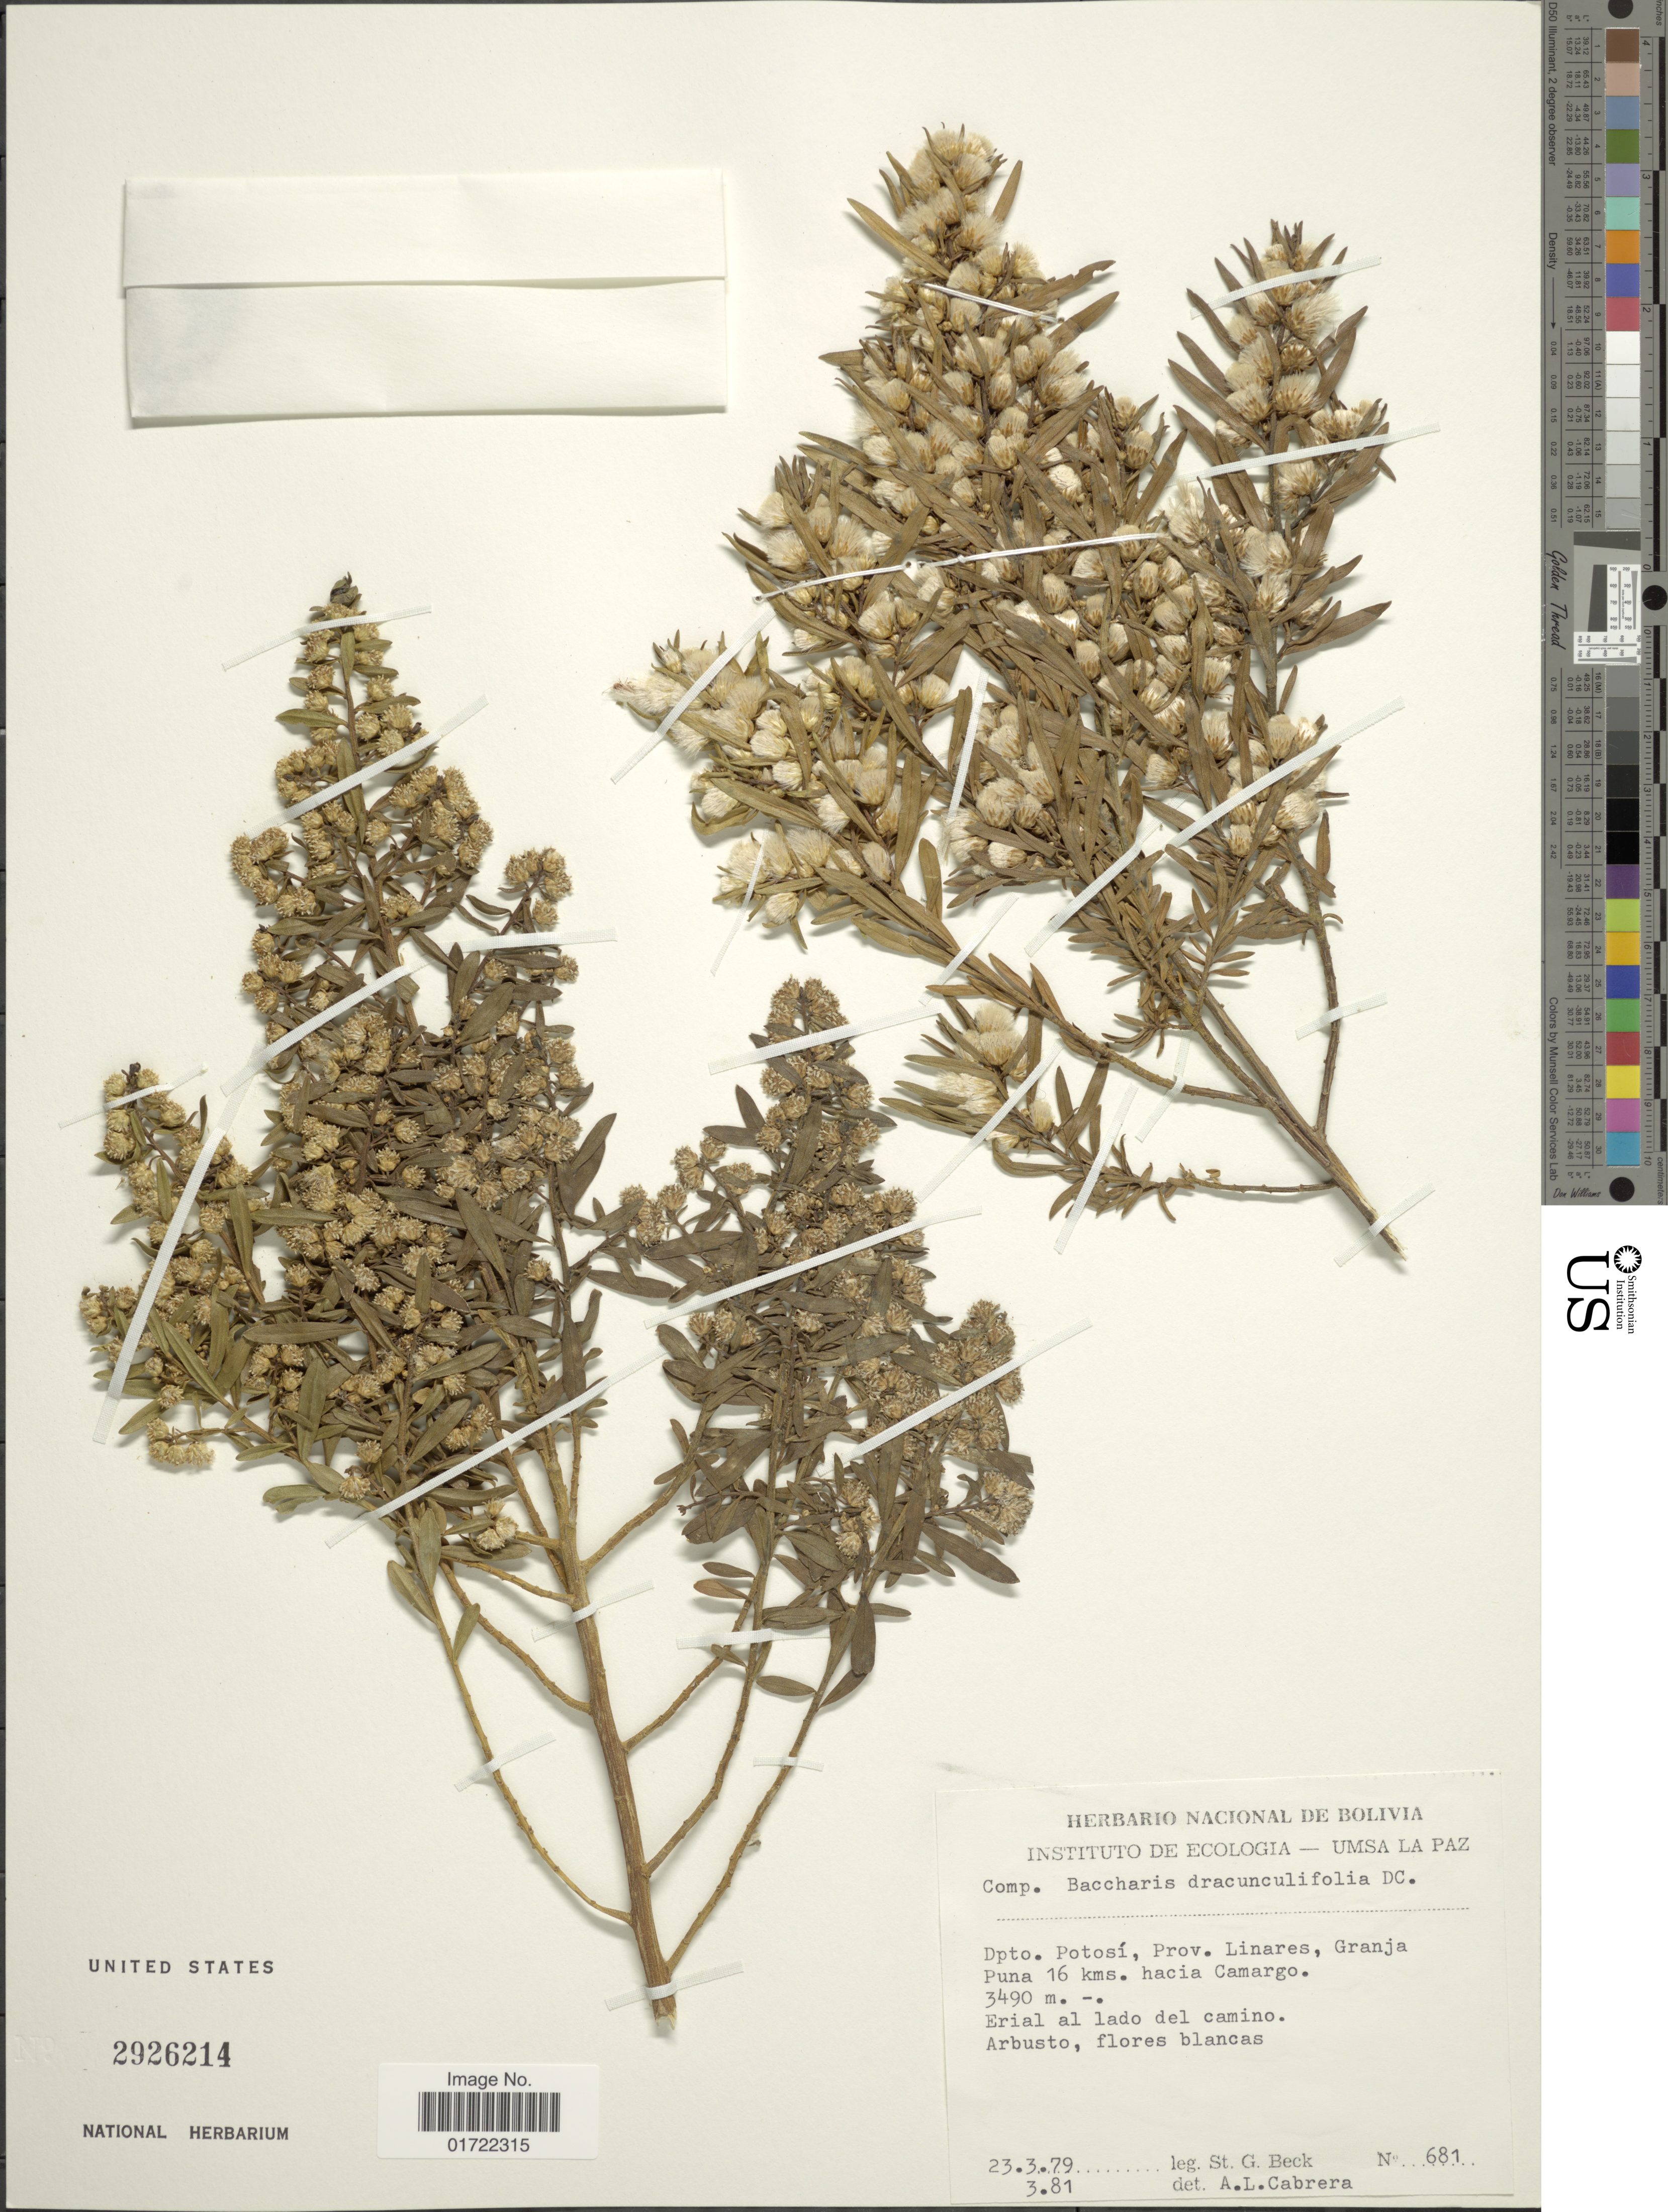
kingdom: Plantae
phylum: Tracheophyta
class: Magnoliopsida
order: Asterales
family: Asteraceae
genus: Baccharis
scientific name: Baccharis dracunculifolia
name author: DC.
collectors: S. G. Beck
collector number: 681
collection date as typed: Transcribed d/m/y: 23/3/79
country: Bolivia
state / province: Potosi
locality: Prov. Linares, Granja Puna 16 kms hacia Camargo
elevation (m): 3490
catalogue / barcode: US 2926214